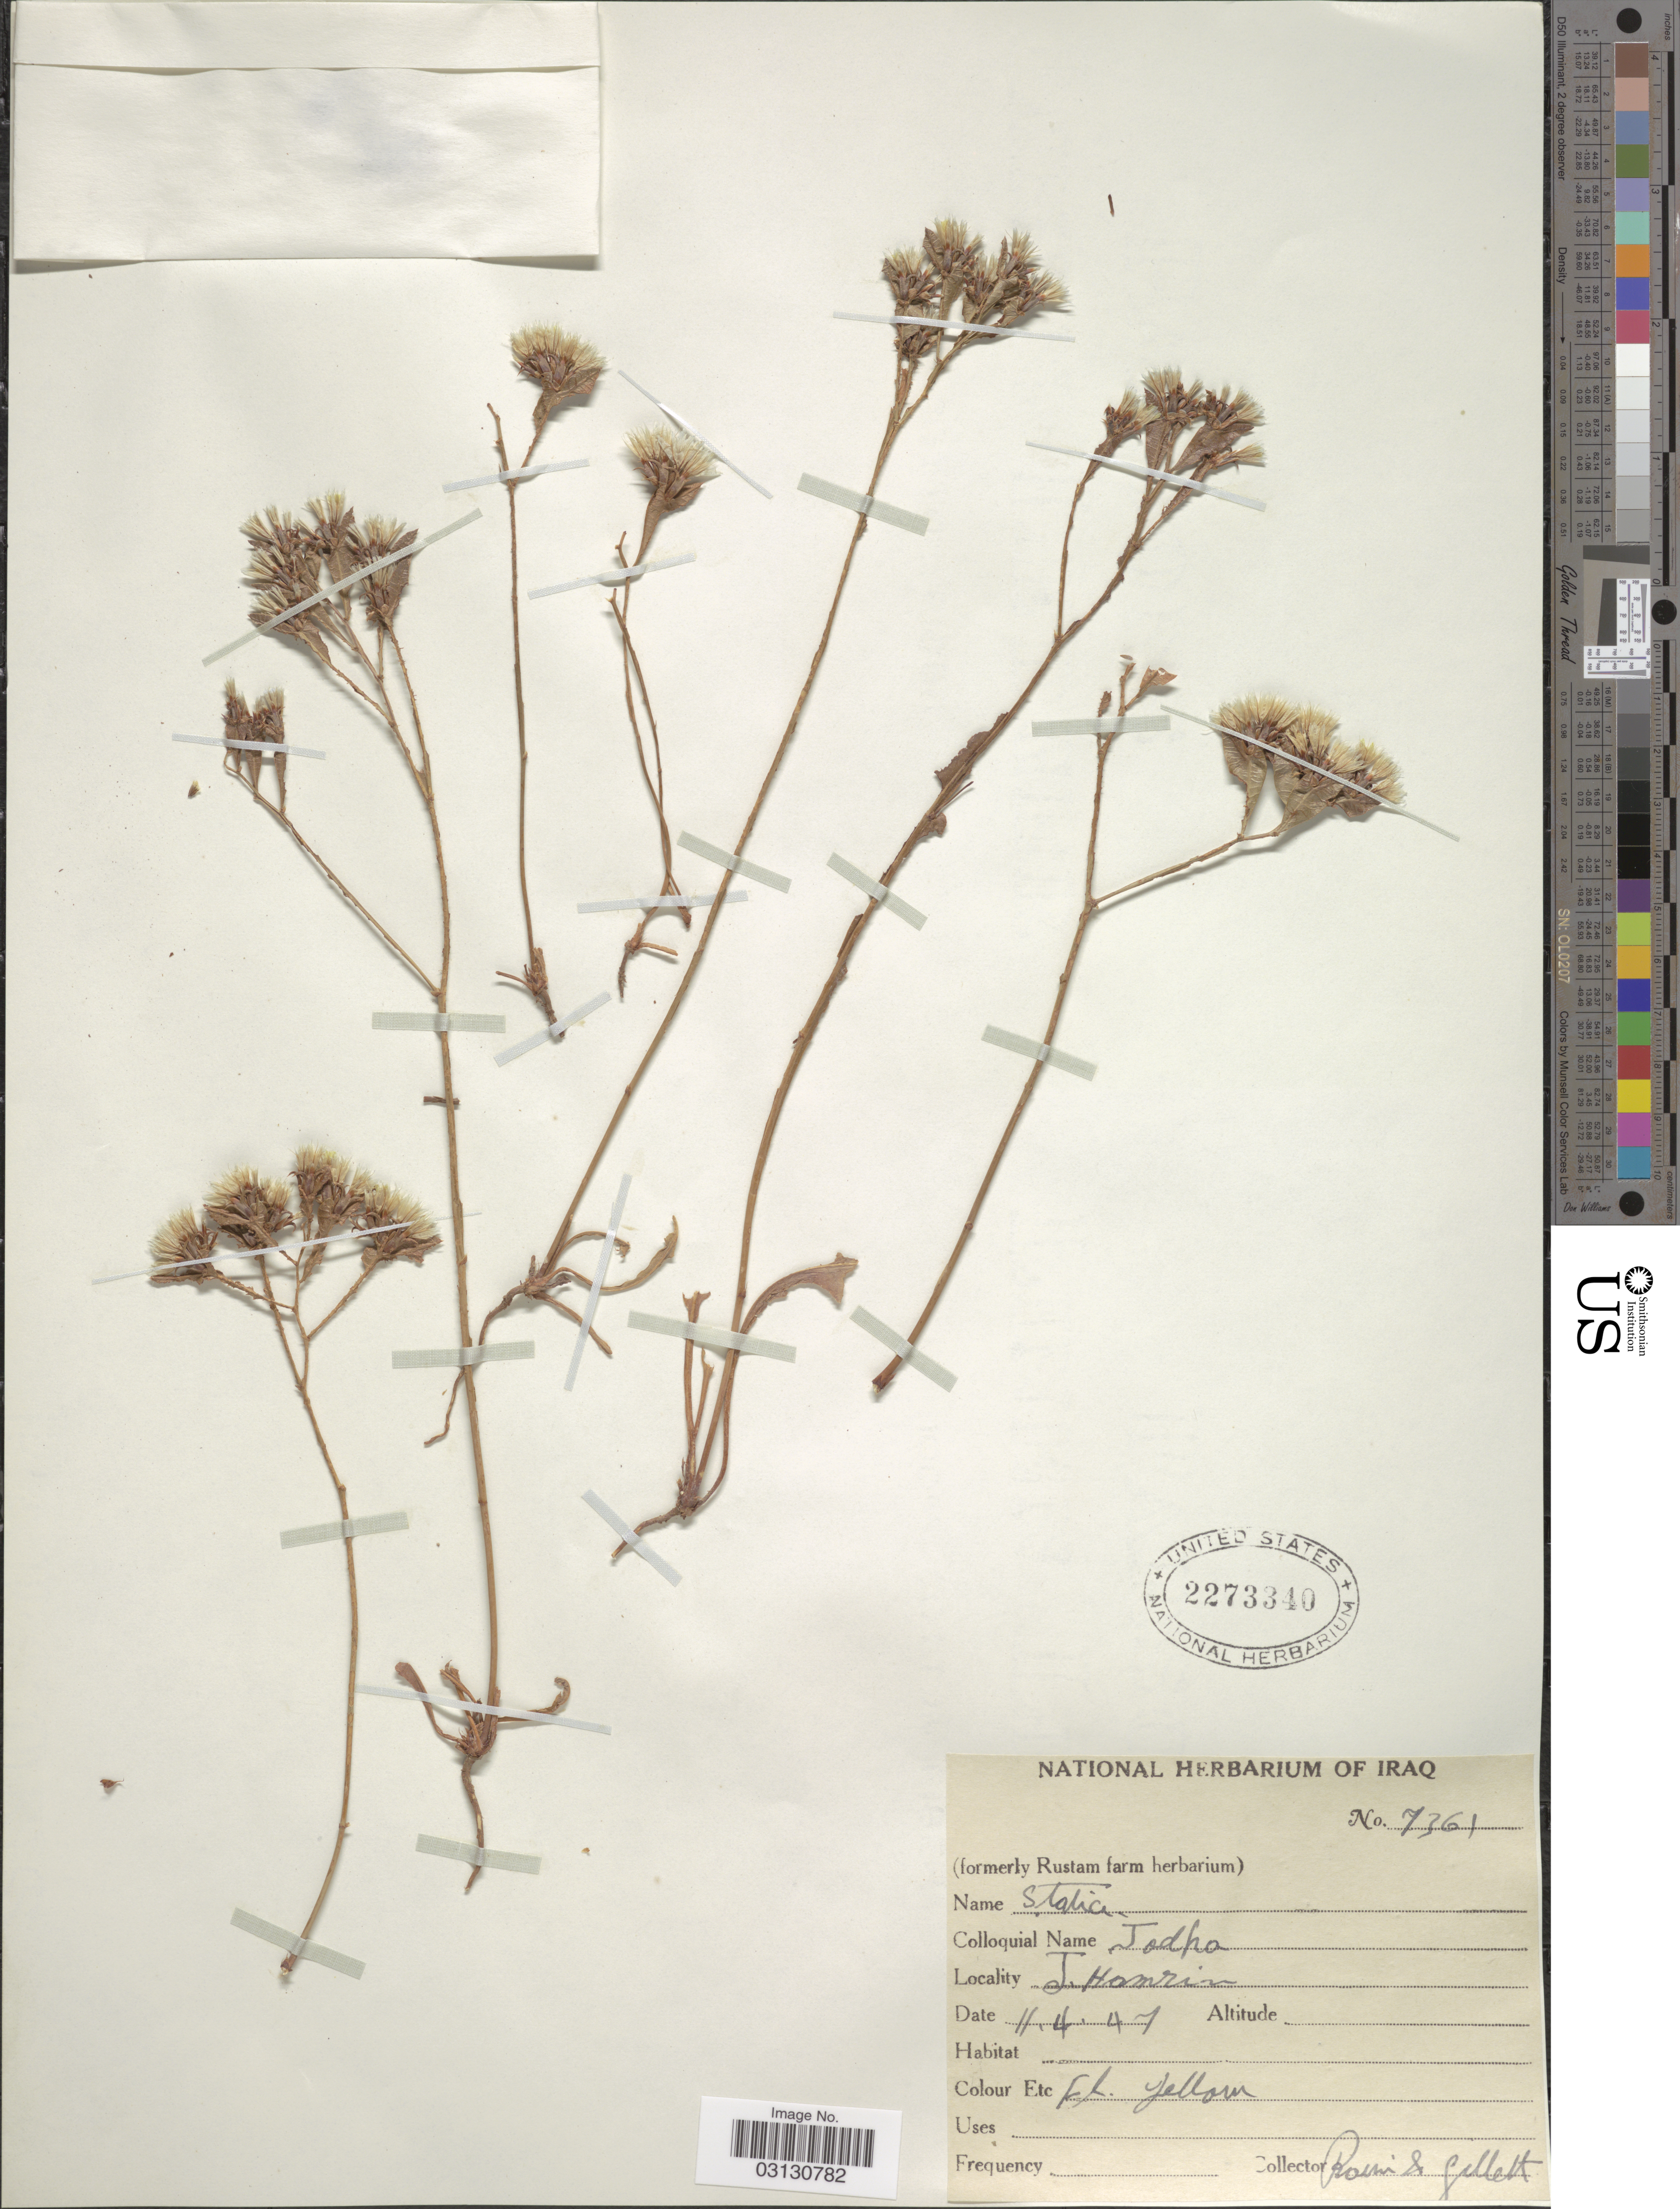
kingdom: Plantae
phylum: Tracheophyta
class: Magnoliopsida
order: Caryophyllales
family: Plumbaginaceae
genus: Limonium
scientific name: Limonium sp.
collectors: -. Rawi & Gillett, --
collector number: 7361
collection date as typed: Transcribed d/m/y: 11/4/47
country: Iraq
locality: J. Hamrin.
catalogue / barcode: US 2273340